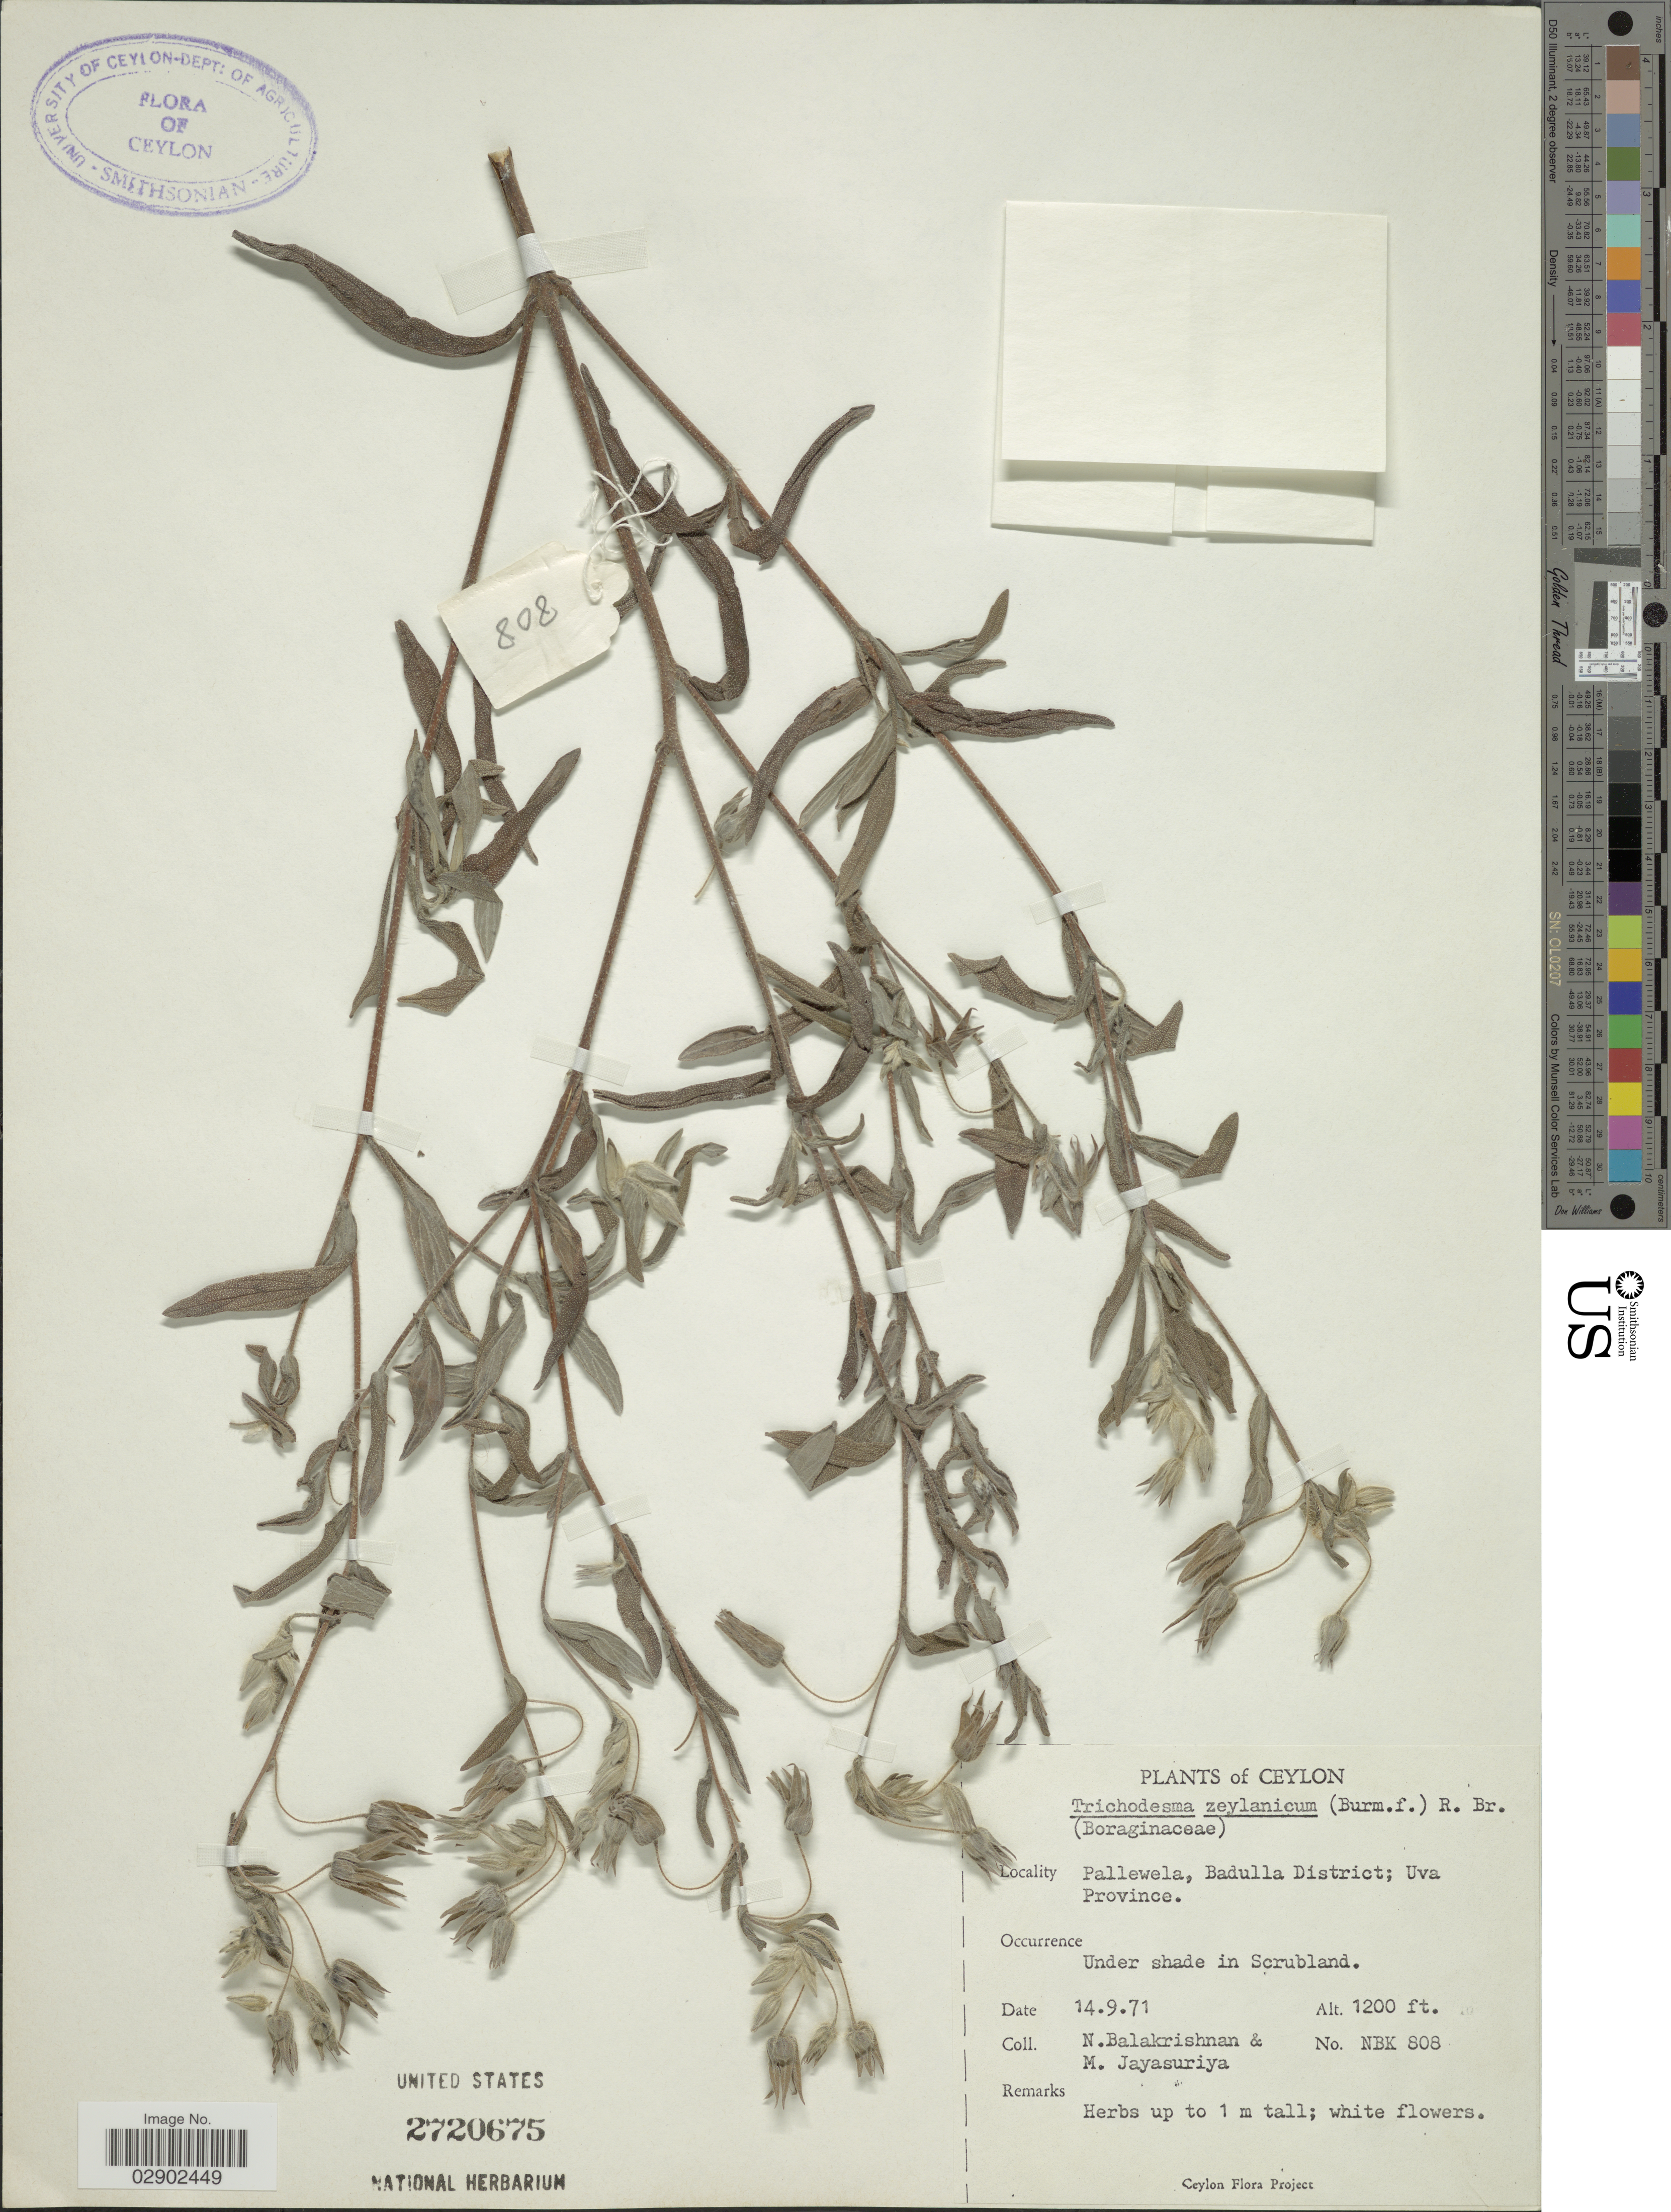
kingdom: Plantae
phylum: Tracheophyta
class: Magnoliopsida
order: Boraginales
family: Boraginaceae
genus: Trichodesma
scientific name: Trichodesma zeylanicum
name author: (Burm. f.) R. Br.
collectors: N. Balakrishnan & M. Jayasuriya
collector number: NBK 808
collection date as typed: Transcribed d/m/y: 14/9/71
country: Sri Lanka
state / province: Uva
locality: Ceylon. Pallewela, Badulla District; Uva Province.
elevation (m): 366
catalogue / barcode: US 2720675